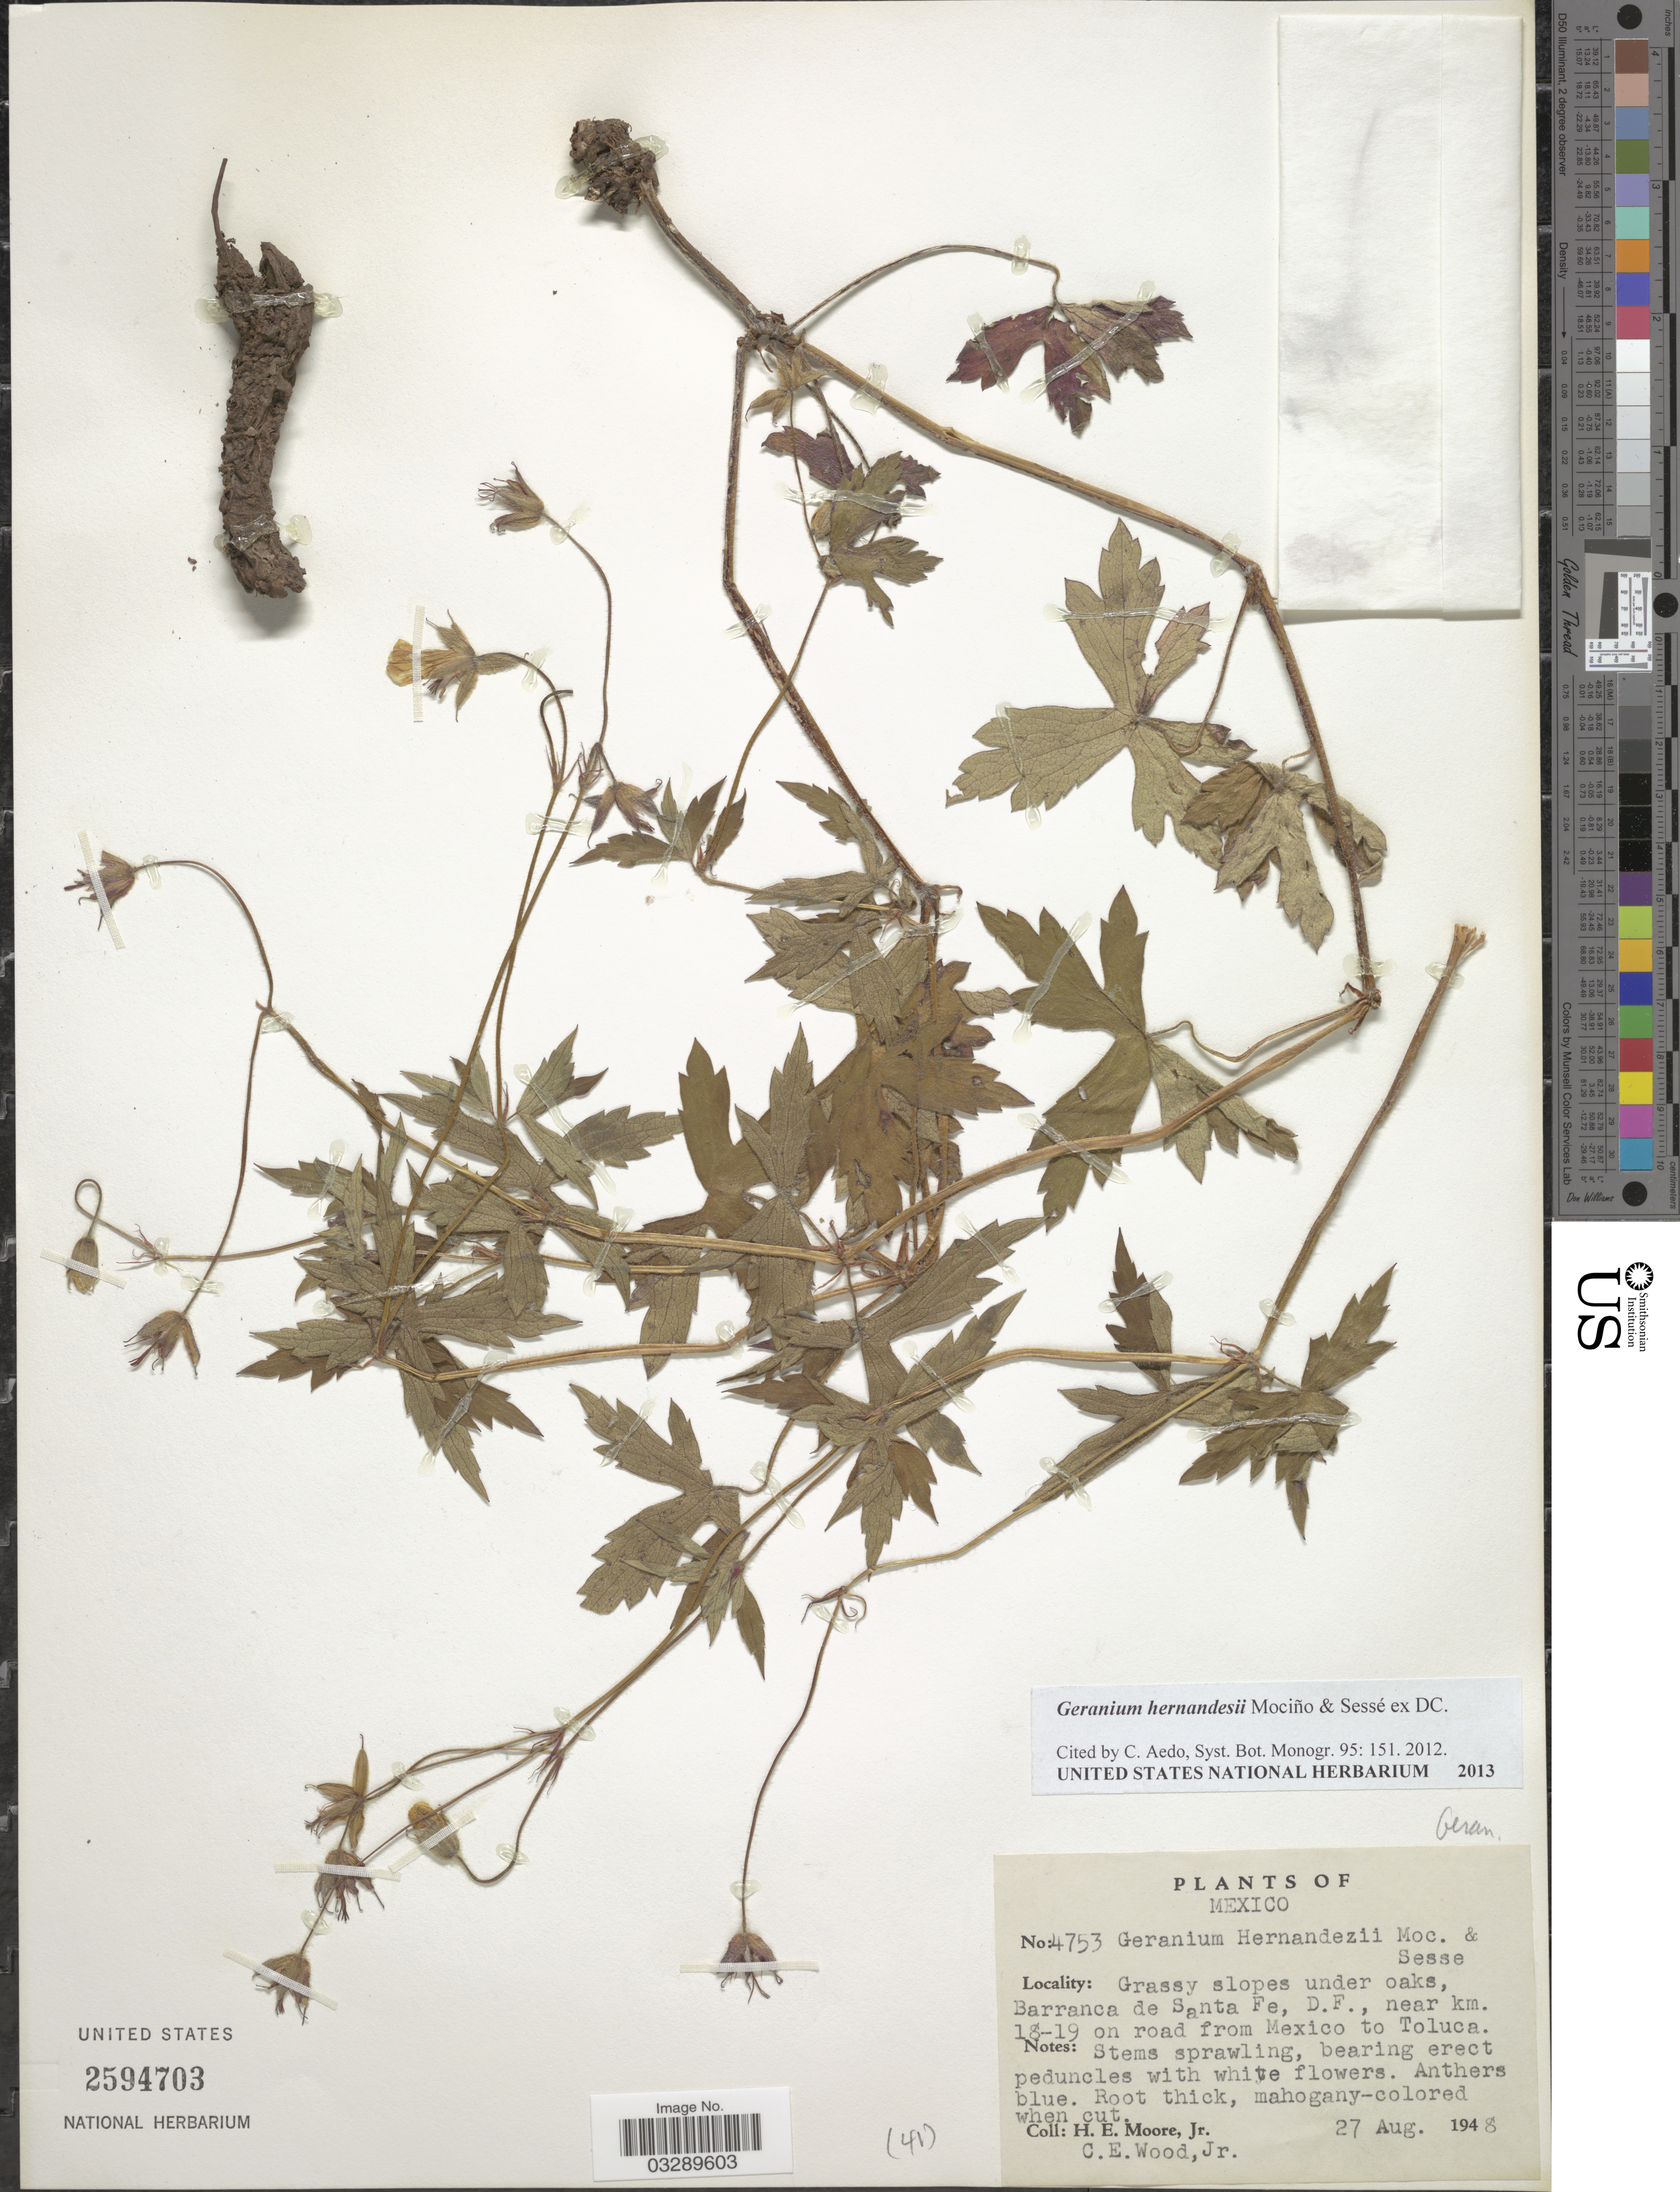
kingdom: Plantae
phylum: Tracheophyta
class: Magnoliopsida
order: Geraniales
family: Geraniaceae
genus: Geranium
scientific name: Geranium hernandesii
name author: DC.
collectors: H. Moore & C. Wood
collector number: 4753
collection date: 1948-08-27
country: Mexico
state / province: Distrito Federal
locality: Grassy slopes under oaks, Barranca de Santa Fe, D.F., near km. 18-19 on road from Mexico to Toluca.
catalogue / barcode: US 2594703